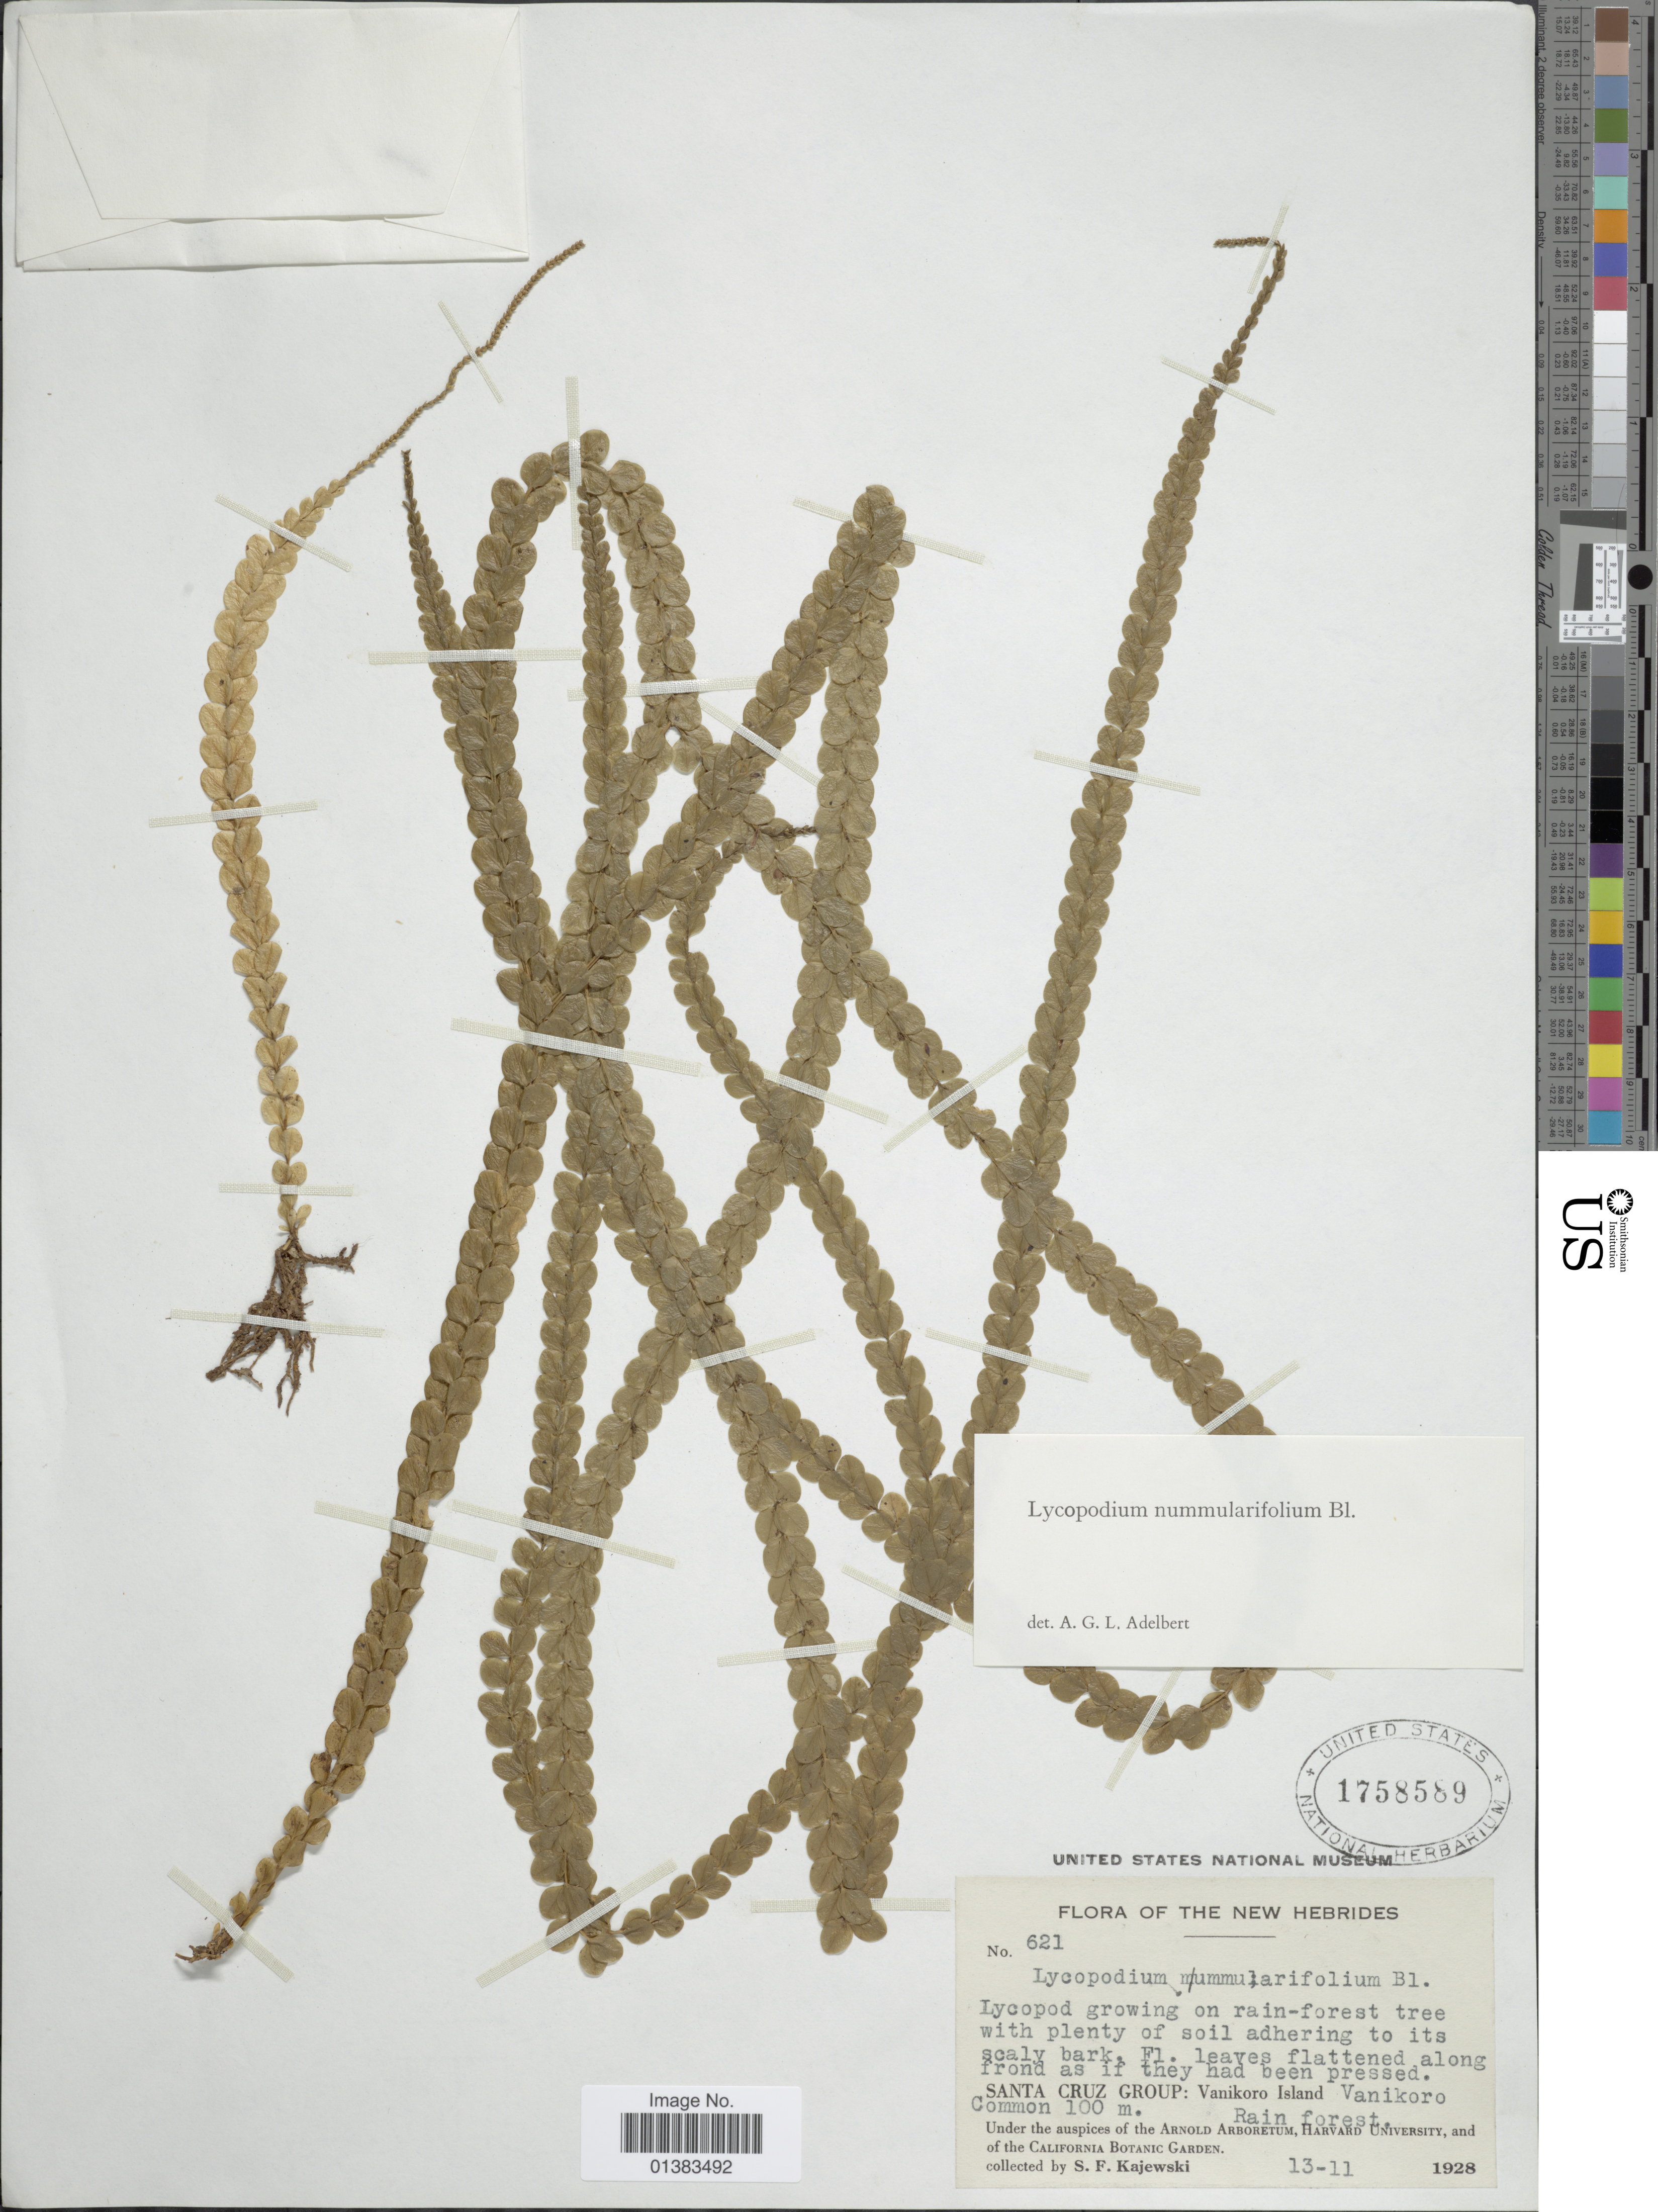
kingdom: Plantae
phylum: Tracheophyta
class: Lycopodiopsida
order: Lycopodiales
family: Lycopodiaceae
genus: Phlegmariurus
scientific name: Phlegmariurus nummulariifolius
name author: (Blume) Ching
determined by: Field, A. R.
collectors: S. Kajewski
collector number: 621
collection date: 1928-11-13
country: Vanuatu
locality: New Hebrides, Santa Cruz Group: Vanikoro Island, Vanikoro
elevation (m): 100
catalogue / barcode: US 1758589